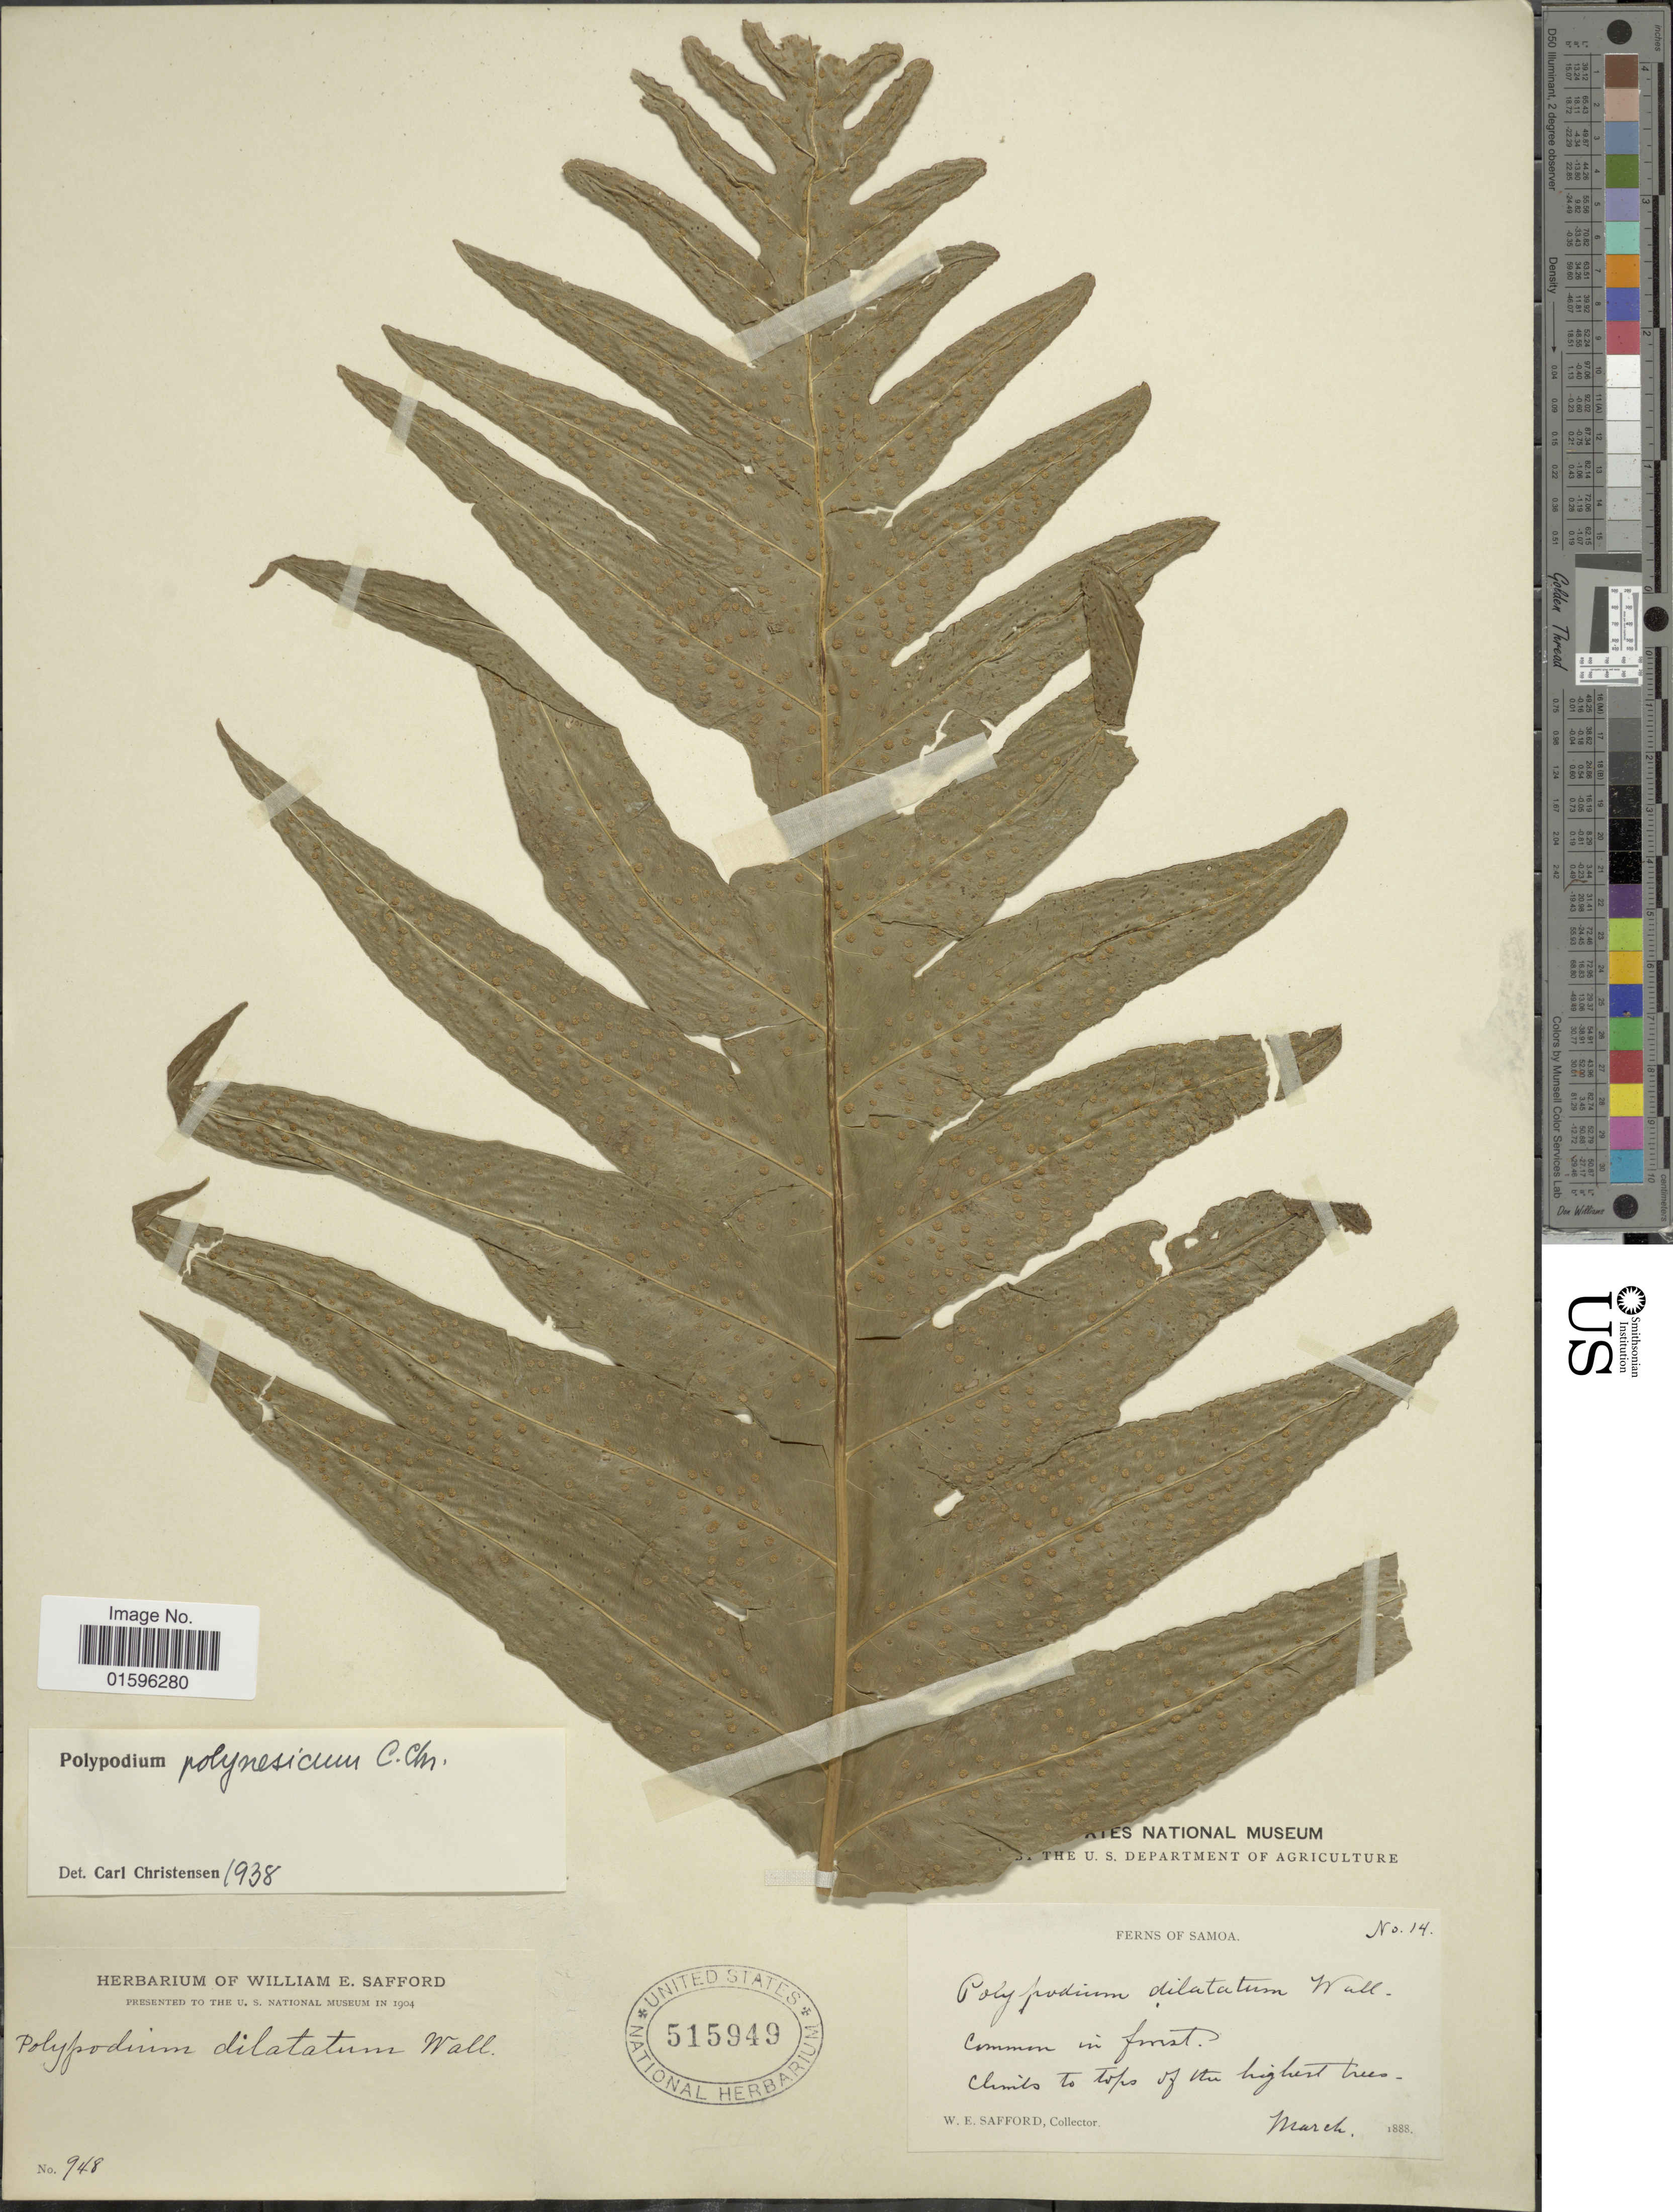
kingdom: Plantae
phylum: Tracheophyta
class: Polypodiopsida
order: Polypodiales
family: Polypodiaceae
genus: Polypodium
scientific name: Polypodium polynesicum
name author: C. Chr.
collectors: W. E. Safford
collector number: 14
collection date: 1888-03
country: Samoa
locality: Samoa, common in forest. Climbs to tops of the highest trees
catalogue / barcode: US 515949